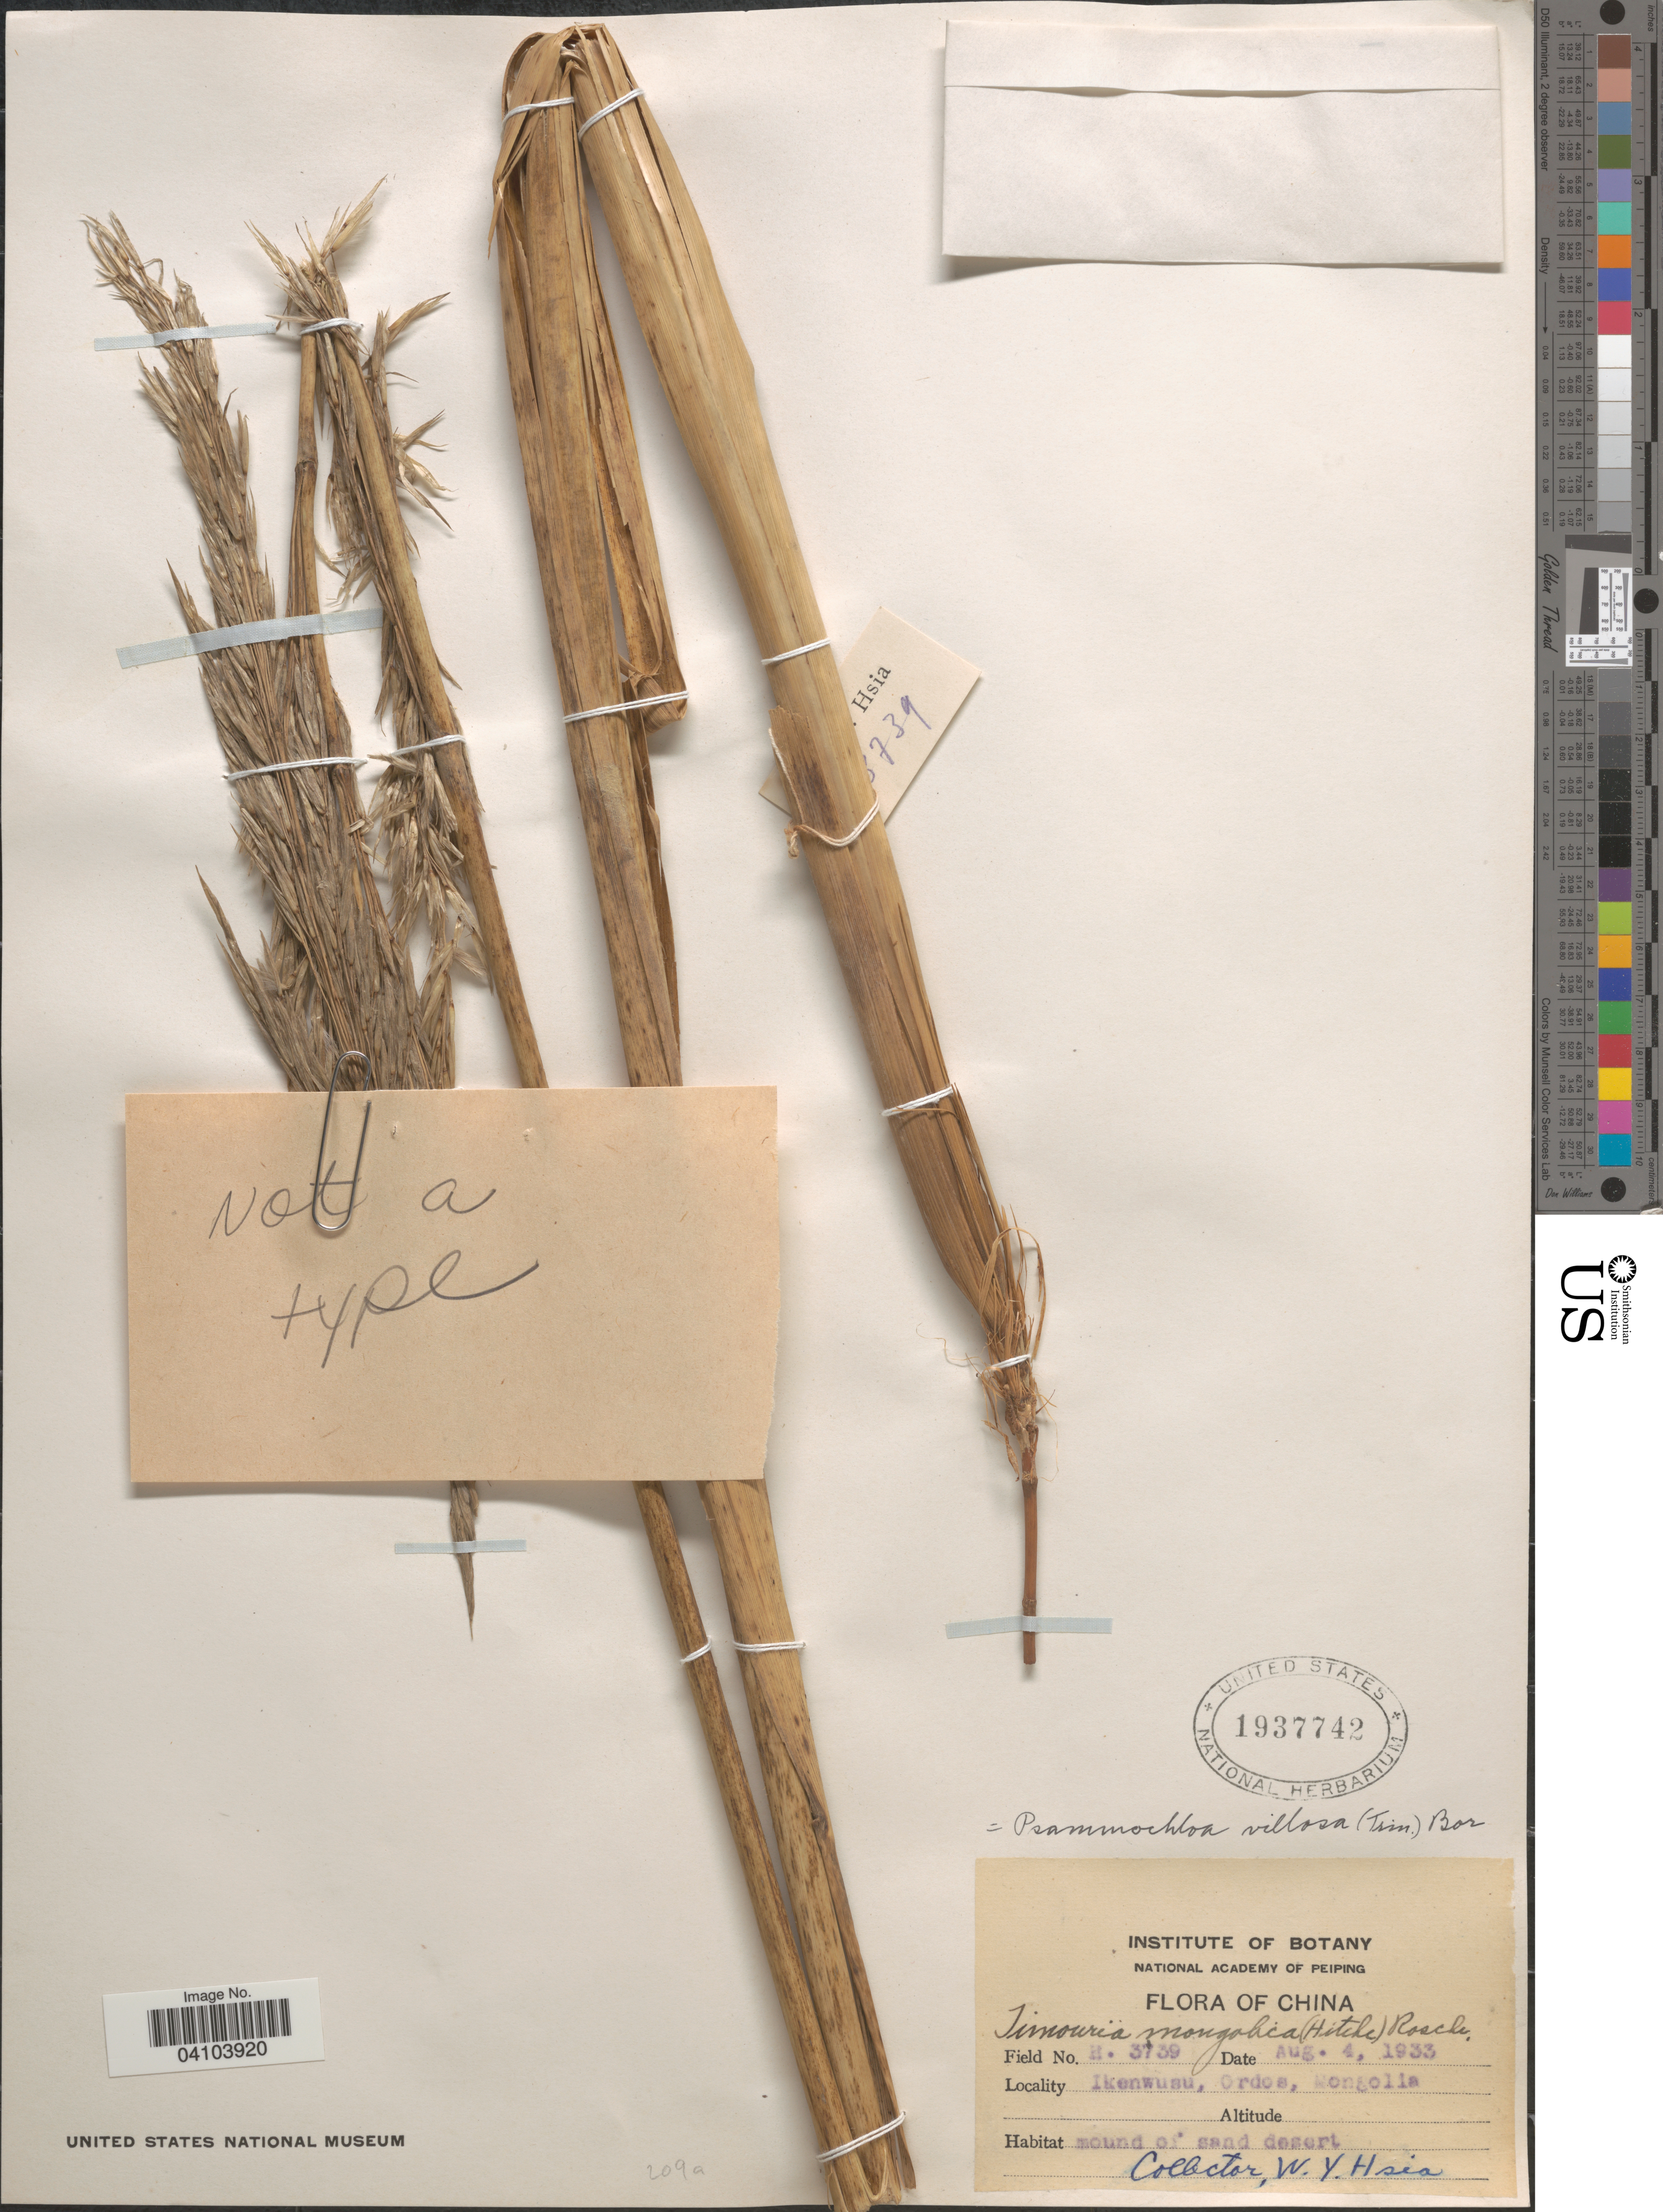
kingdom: Plantae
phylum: Tracheophyta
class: Liliopsida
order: Poales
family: Poaceae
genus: Psammochloa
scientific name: Psammochloa villosa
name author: (Trin.) Bor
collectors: W. Hsia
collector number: H3739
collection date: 1933-08-04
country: Mongolia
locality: Ikenwusu, Ordos.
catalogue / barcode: US 1937742